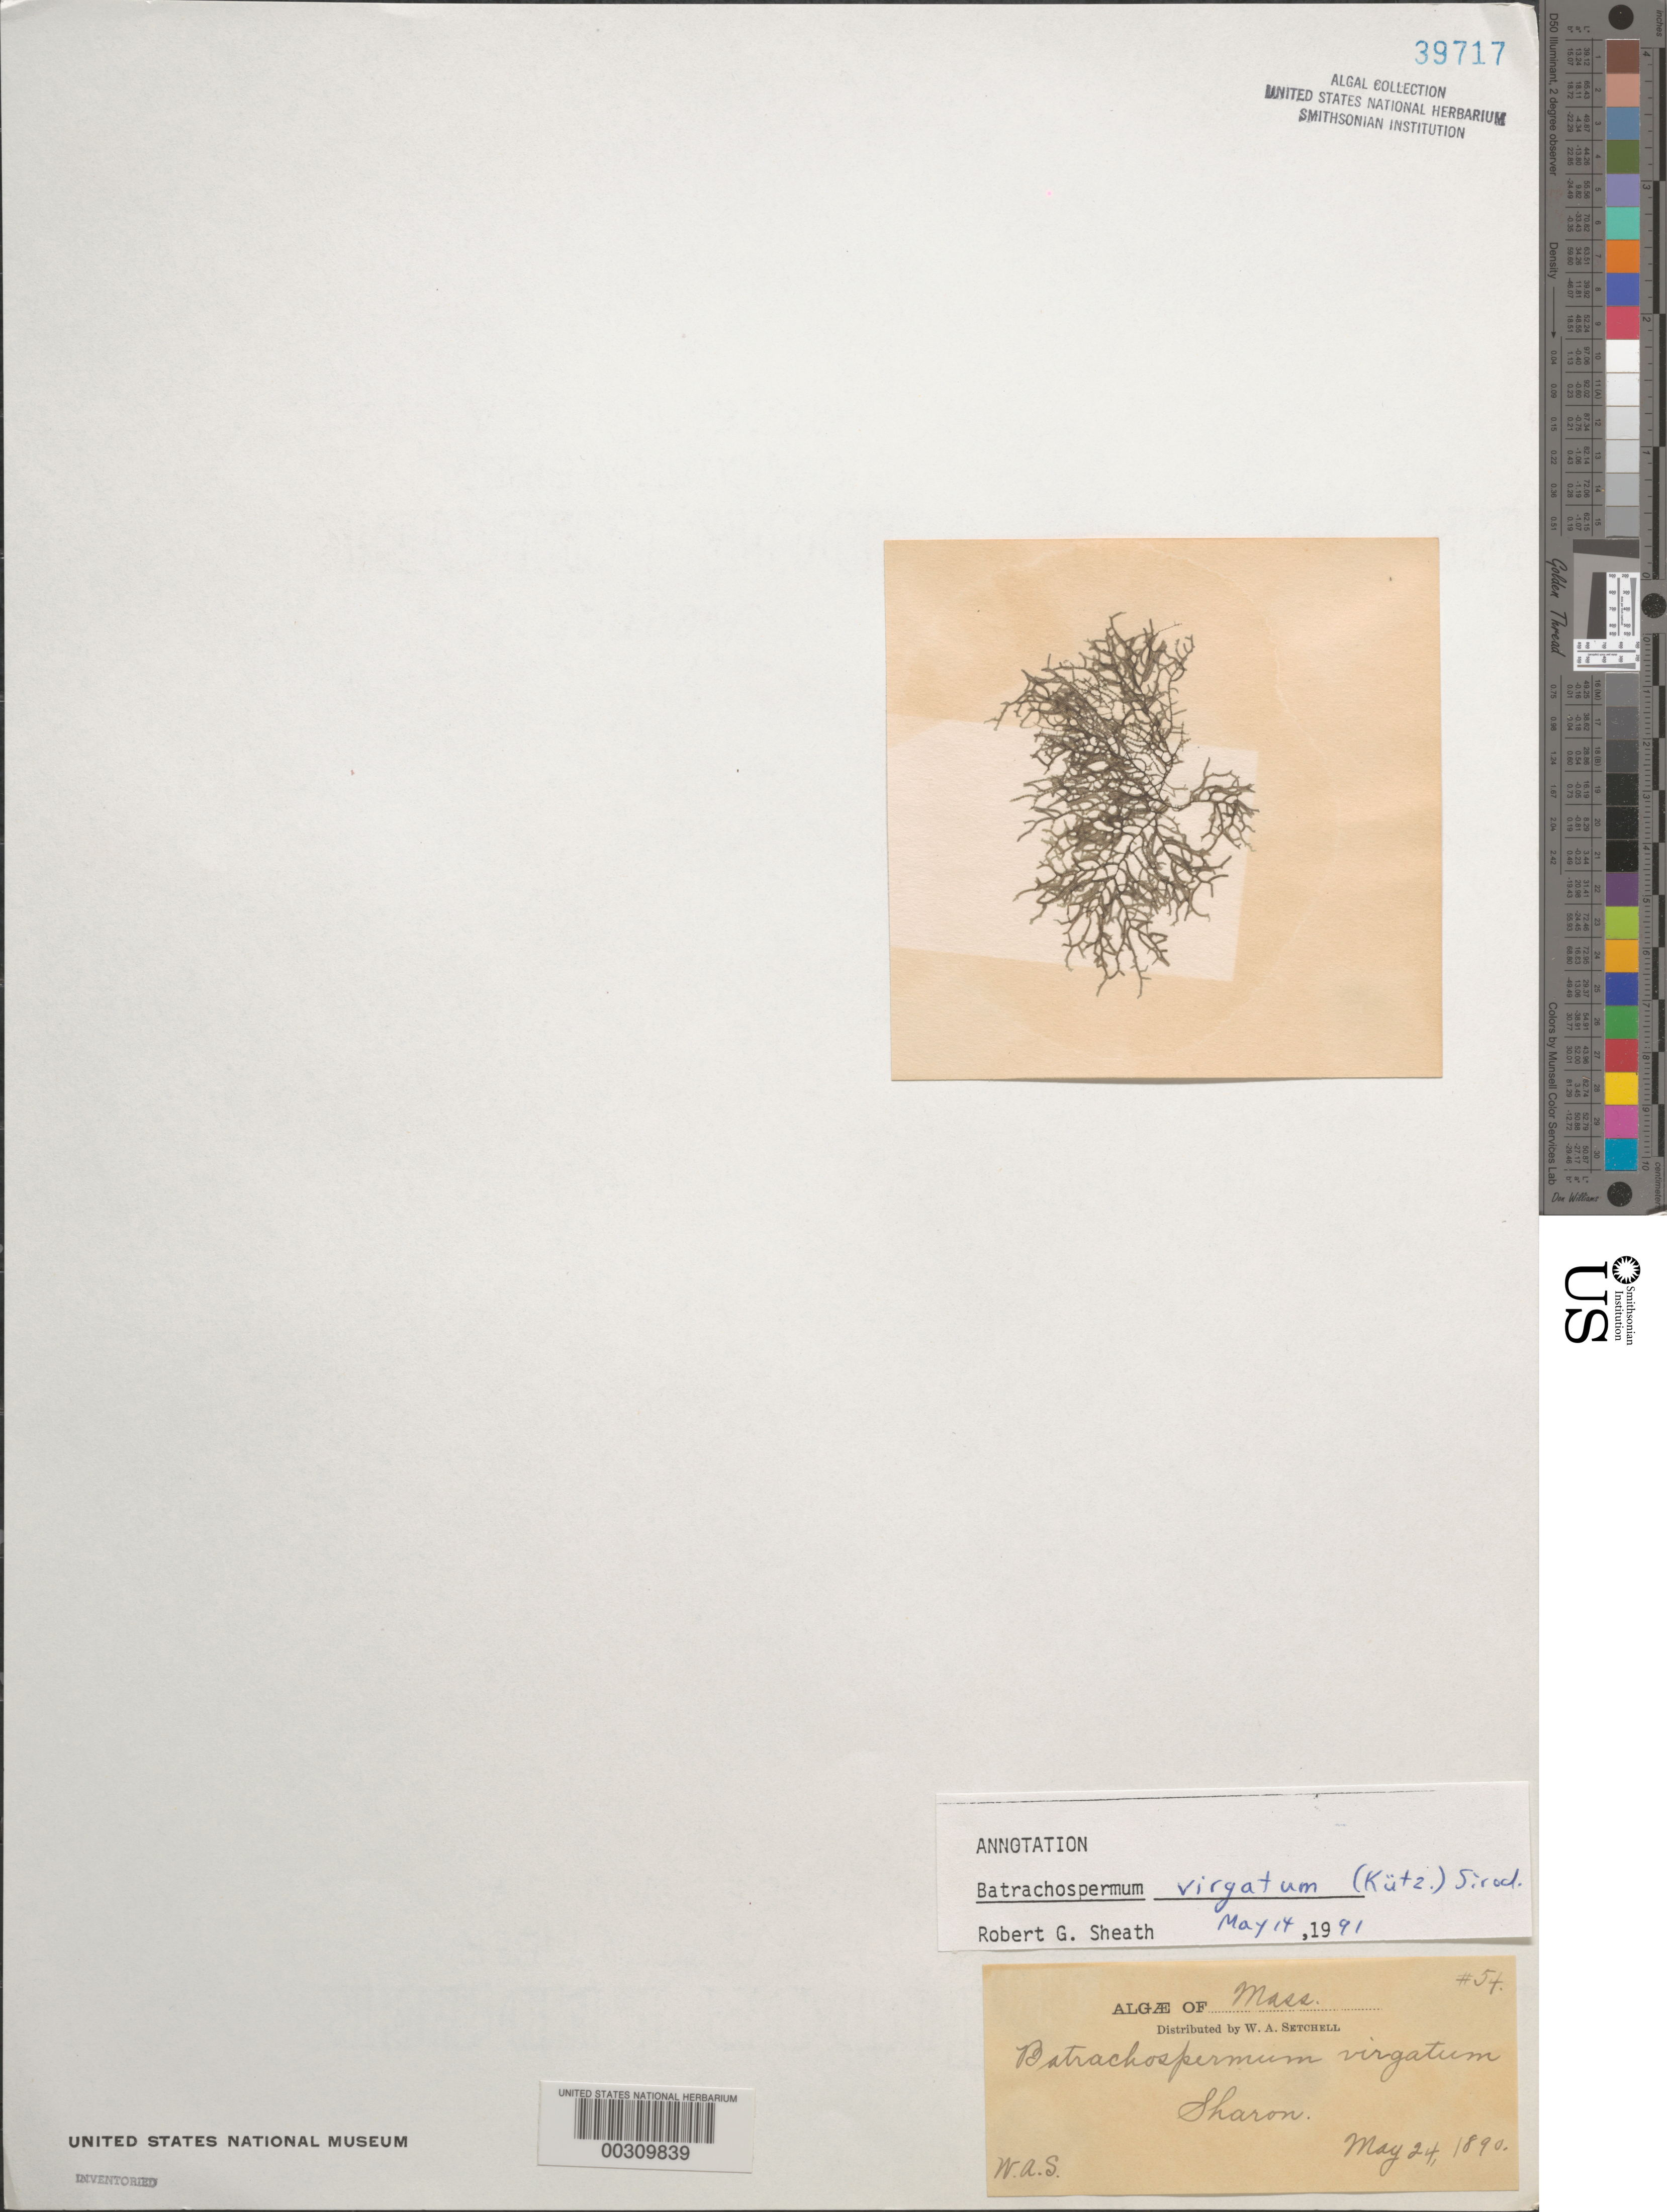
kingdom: Plantae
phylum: Rhodophyta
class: Florideophyceae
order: Batrachospermales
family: Batrachospermaceae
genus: Batrachospermum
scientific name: Batrachospermum virgatum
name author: (Kütz.) Sirodot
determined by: Sheath, R. G.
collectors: W. Setchell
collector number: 54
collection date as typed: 24 May 1890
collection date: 1890-05-24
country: United States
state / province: Massachusetts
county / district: Norfolk County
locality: Sharon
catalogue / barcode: US 39717